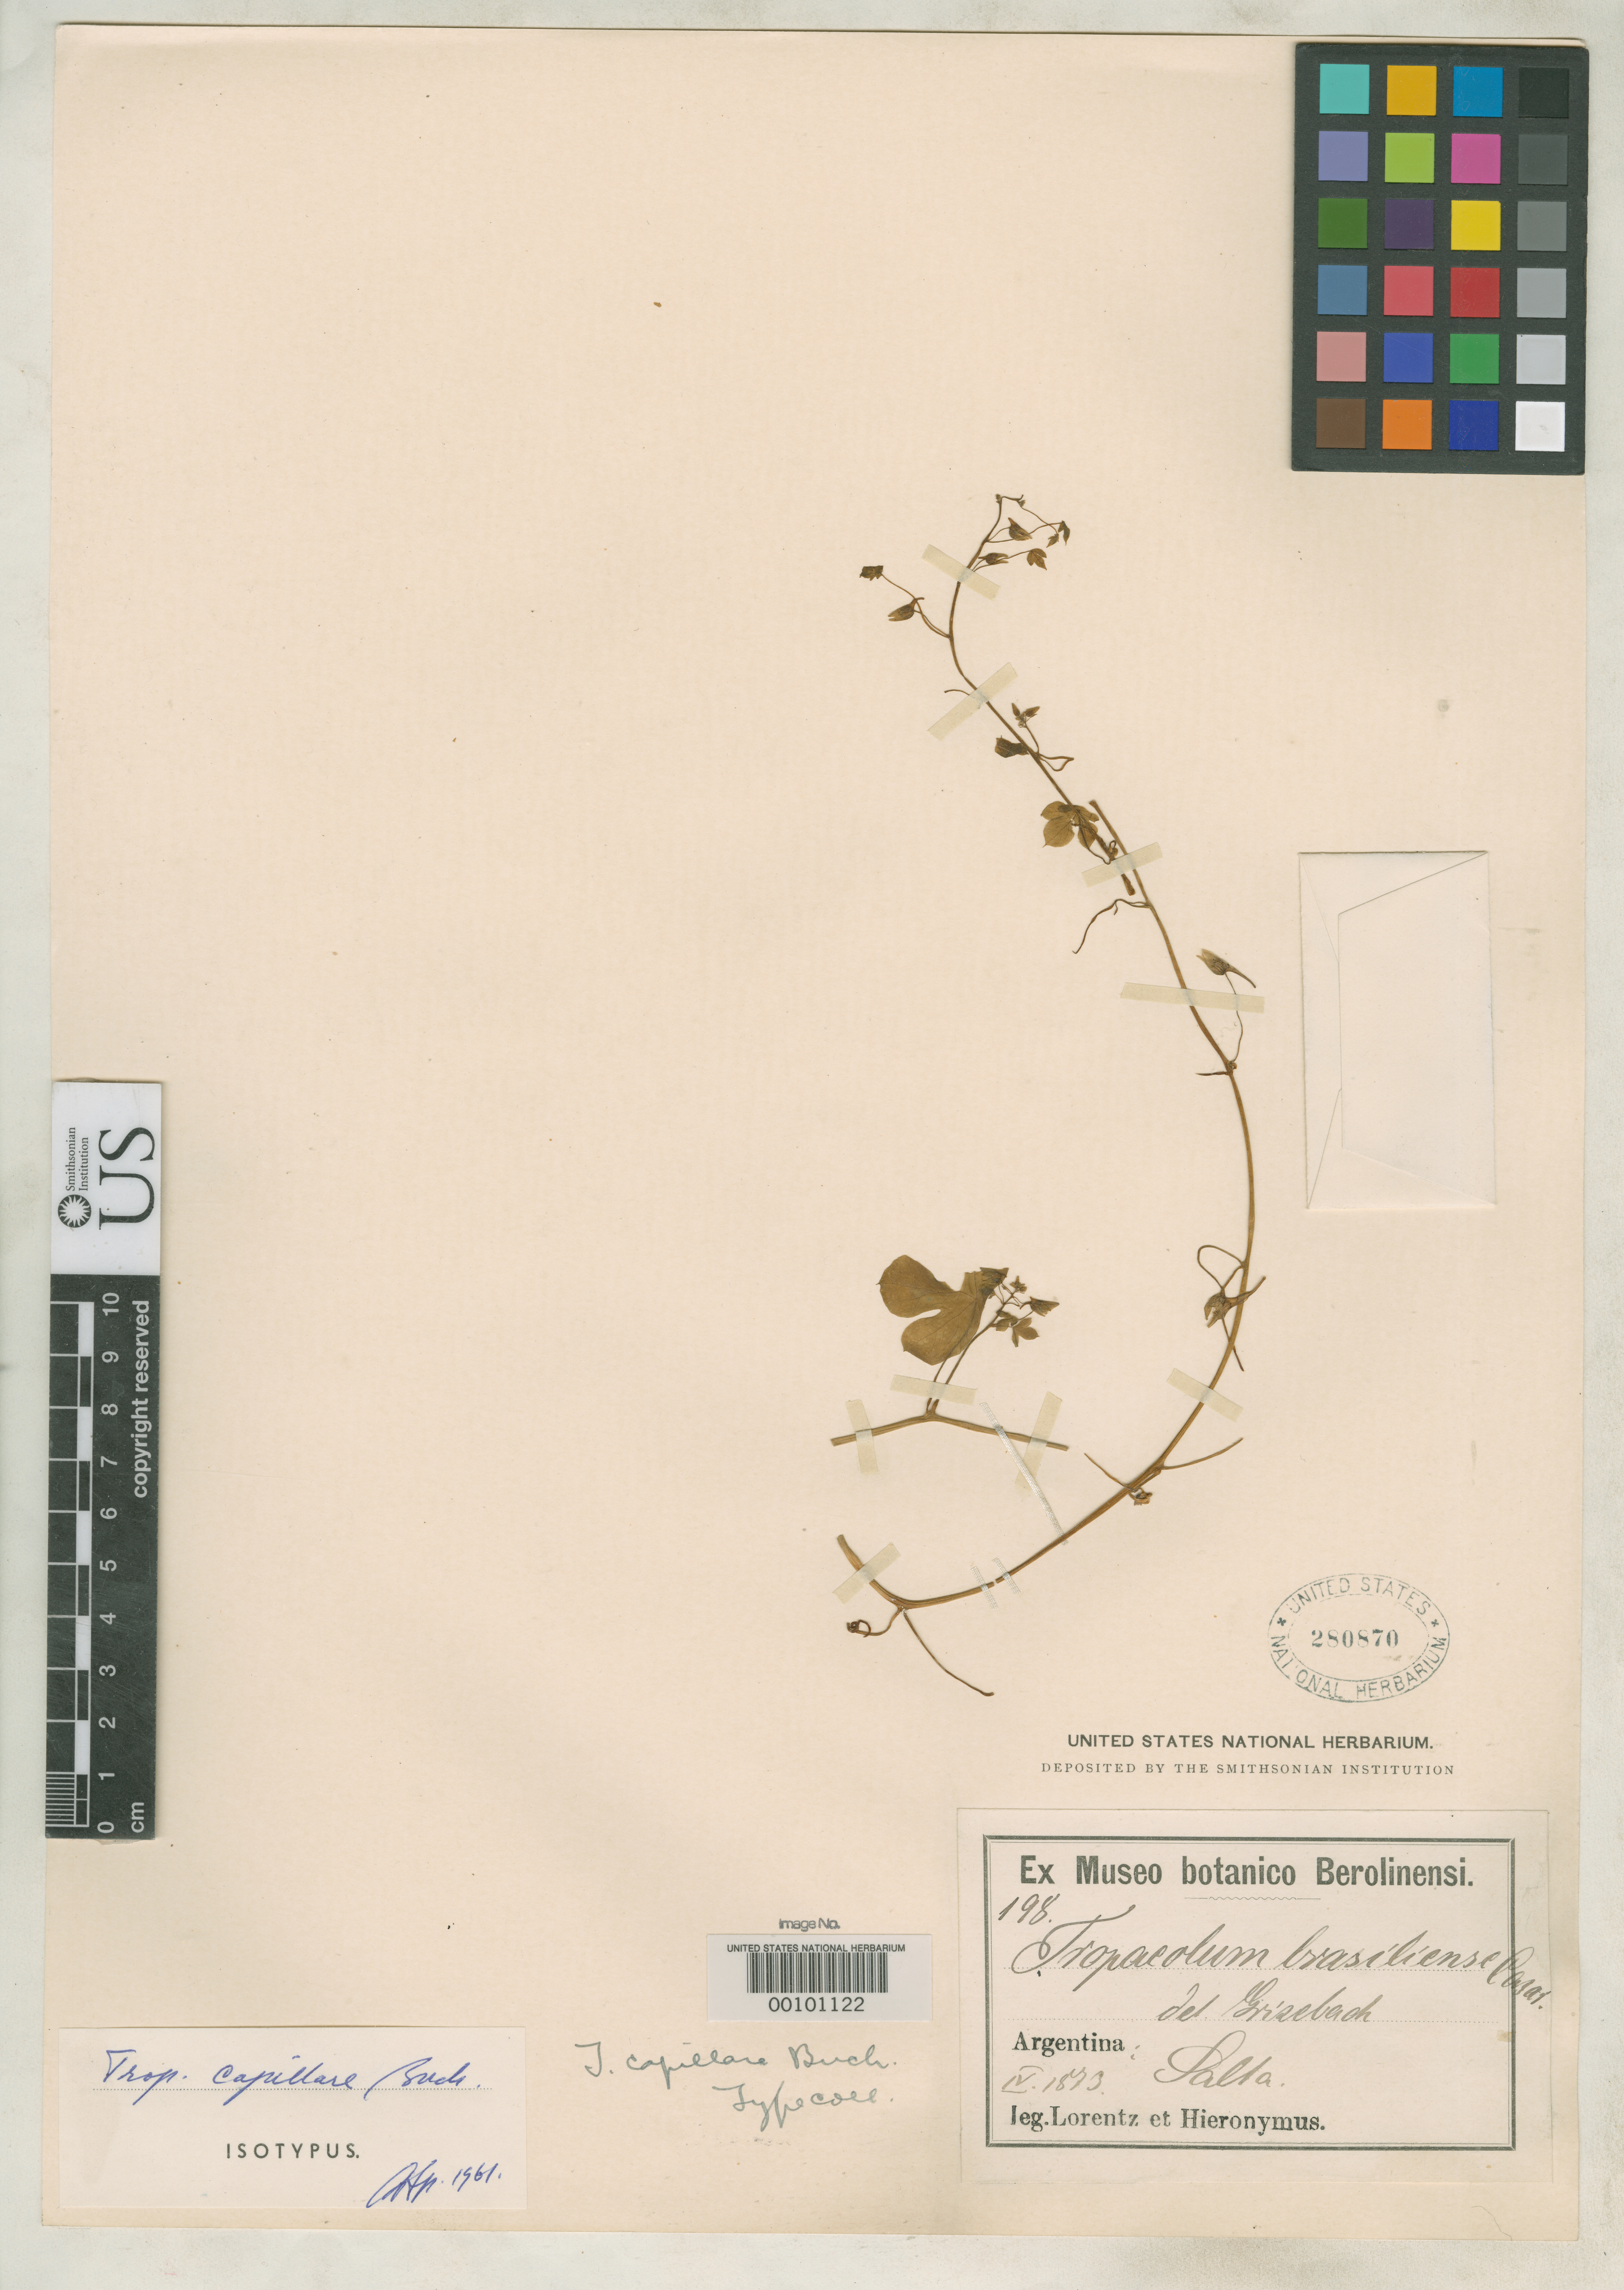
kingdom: Plantae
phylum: Tracheophyta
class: Magnoliopsida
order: Brassicales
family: Tropaeolaceae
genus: Tropaeolum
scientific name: Tropaeolum capillare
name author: Buchenau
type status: Isotype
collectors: P. G. Lorentz & G. H. Hieronymus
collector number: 198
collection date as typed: Apr 1873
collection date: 1873-04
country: Argentina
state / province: Salta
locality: Campo Santo.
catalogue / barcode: US 280870